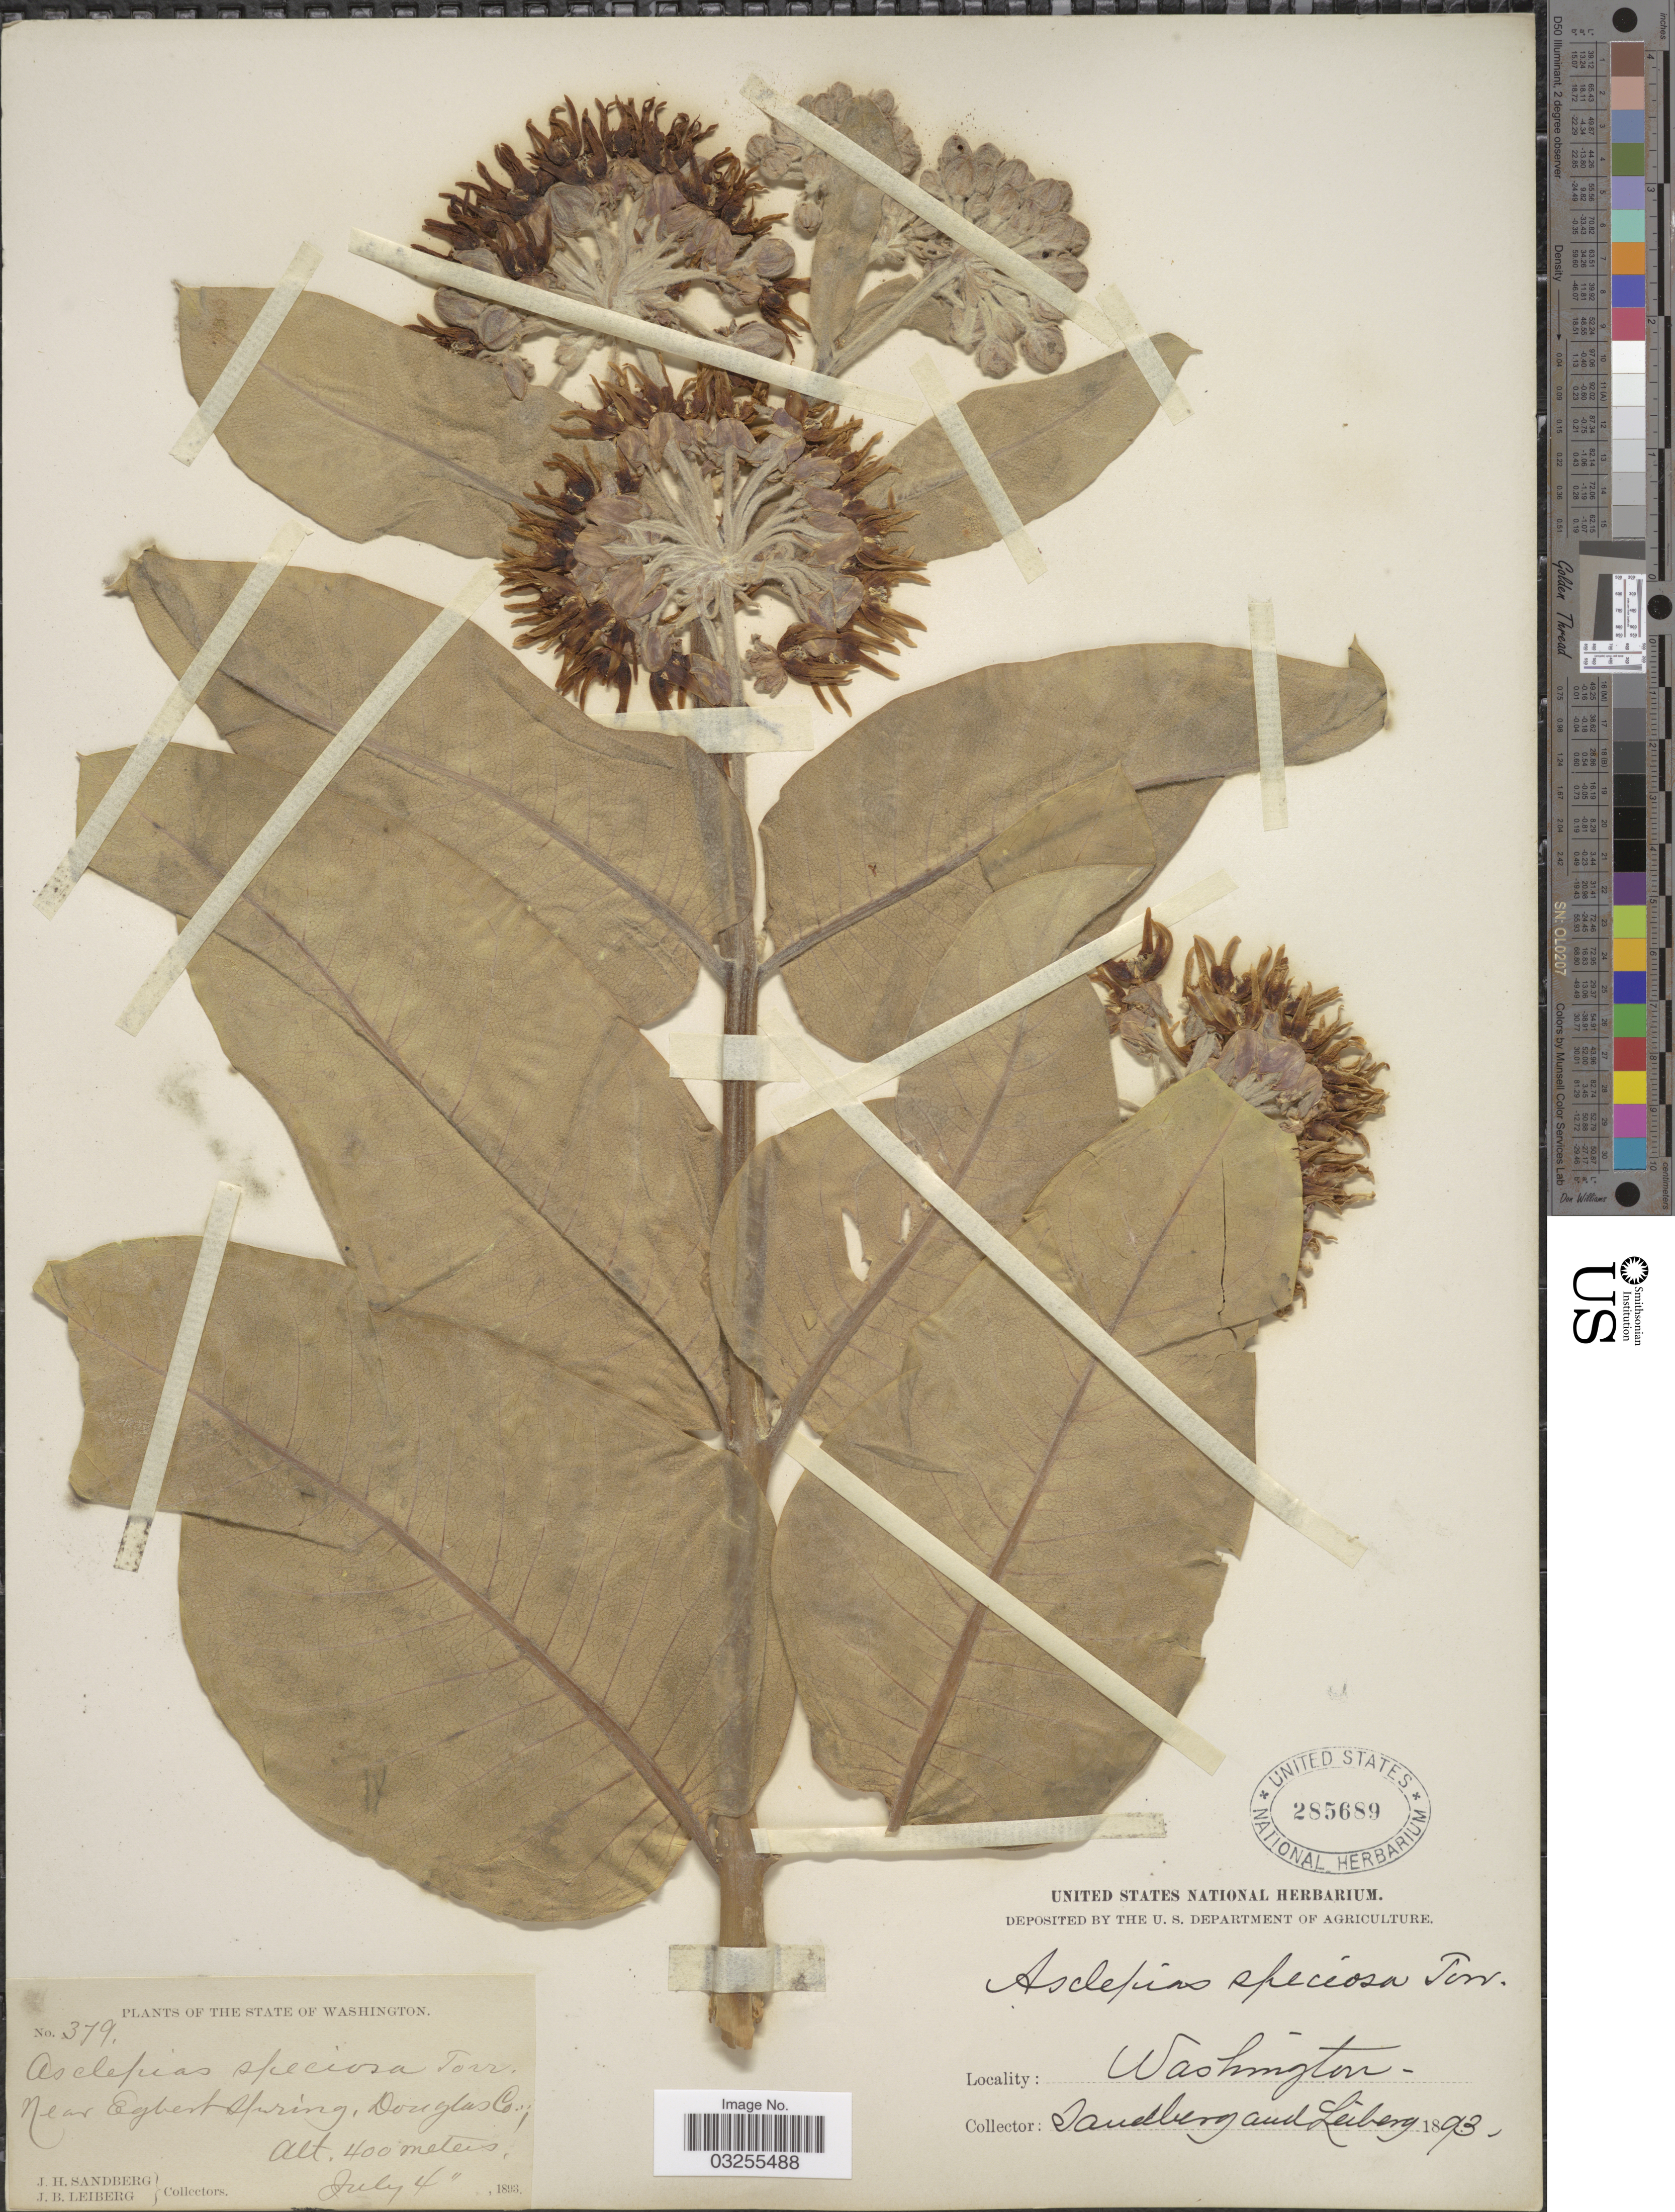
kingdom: Plantae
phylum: Tracheophyta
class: Magnoliopsida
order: Gentianales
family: Apocynaceae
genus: Asclepias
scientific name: Asclepias speciosa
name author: Torr.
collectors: J. H. Sandberg & J. B. Leiberg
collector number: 379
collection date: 1893-07-04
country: United States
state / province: Washington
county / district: Douglas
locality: Near Egbertspring, Douglas Co.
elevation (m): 400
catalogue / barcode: US 285689